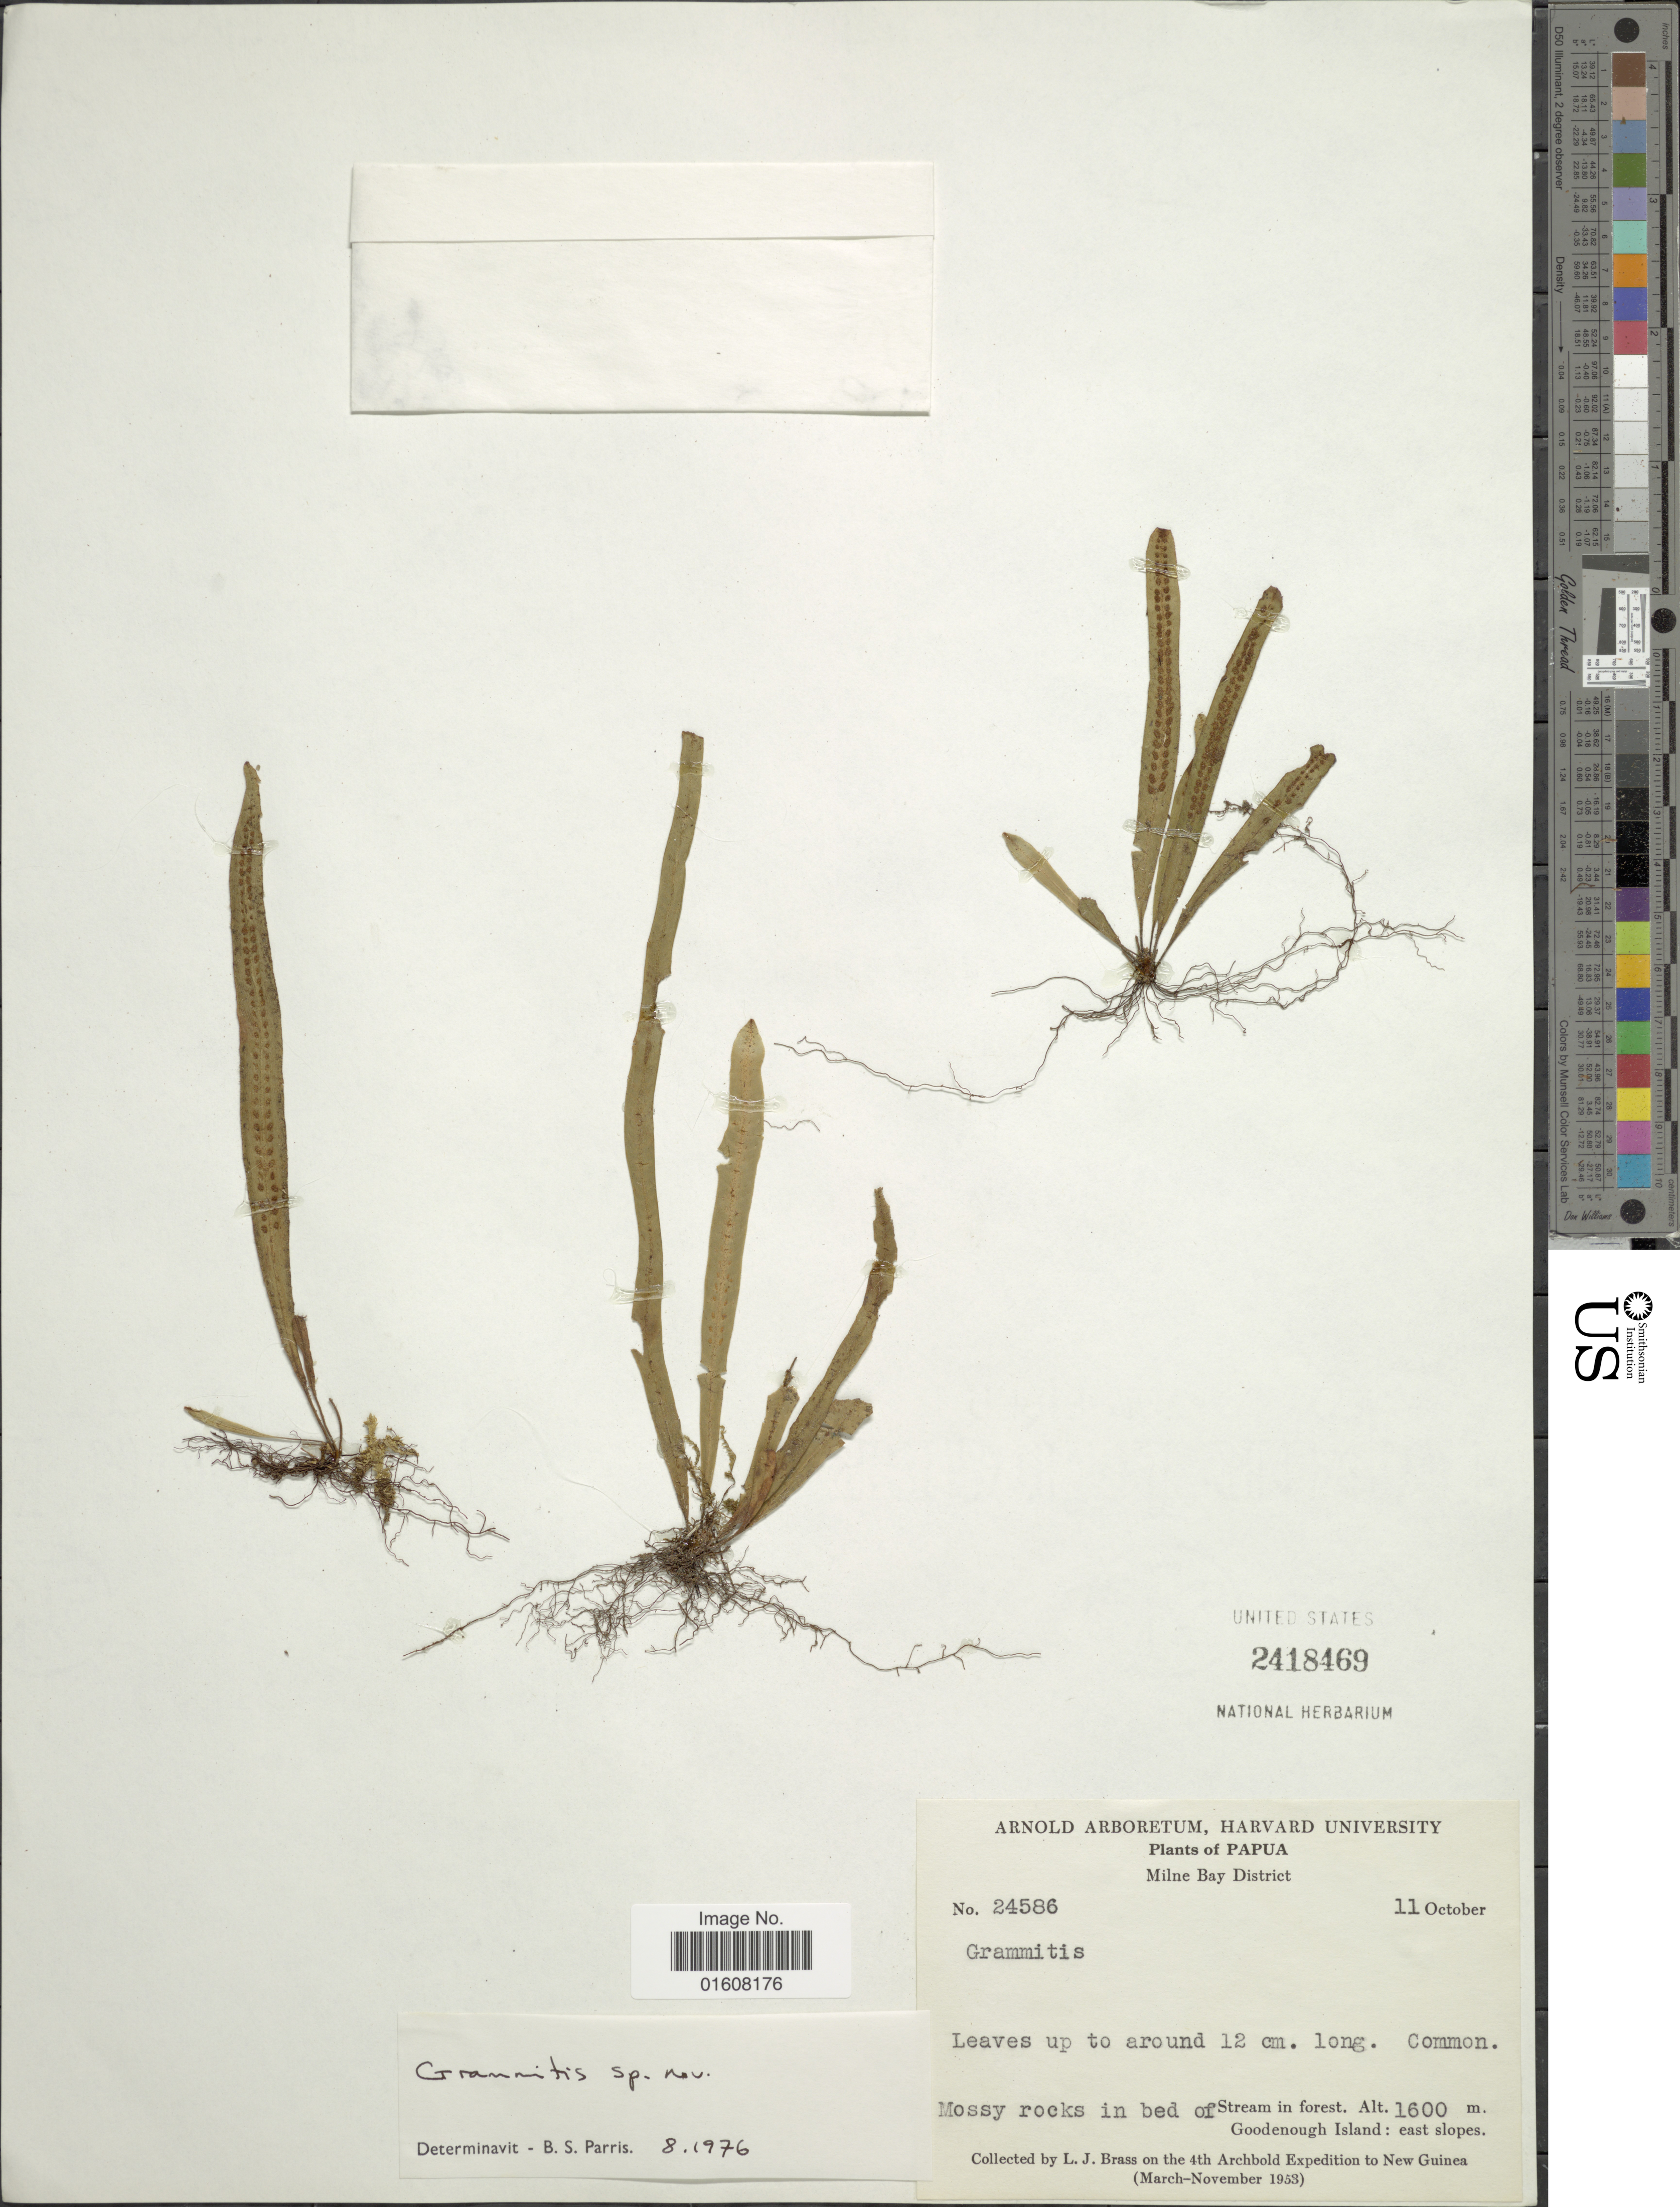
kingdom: Plantae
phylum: Tracheophyta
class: Polypodiopsida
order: Polypodiales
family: Polypodiaceae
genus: Grammitis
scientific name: Grammitis sp.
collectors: L. J. Brass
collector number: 24586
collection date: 1953-10-11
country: Papua New Guinea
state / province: Milne Bay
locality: Papua. Goodenough Island: east slopes. New Guinea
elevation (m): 1600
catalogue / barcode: US 2418469